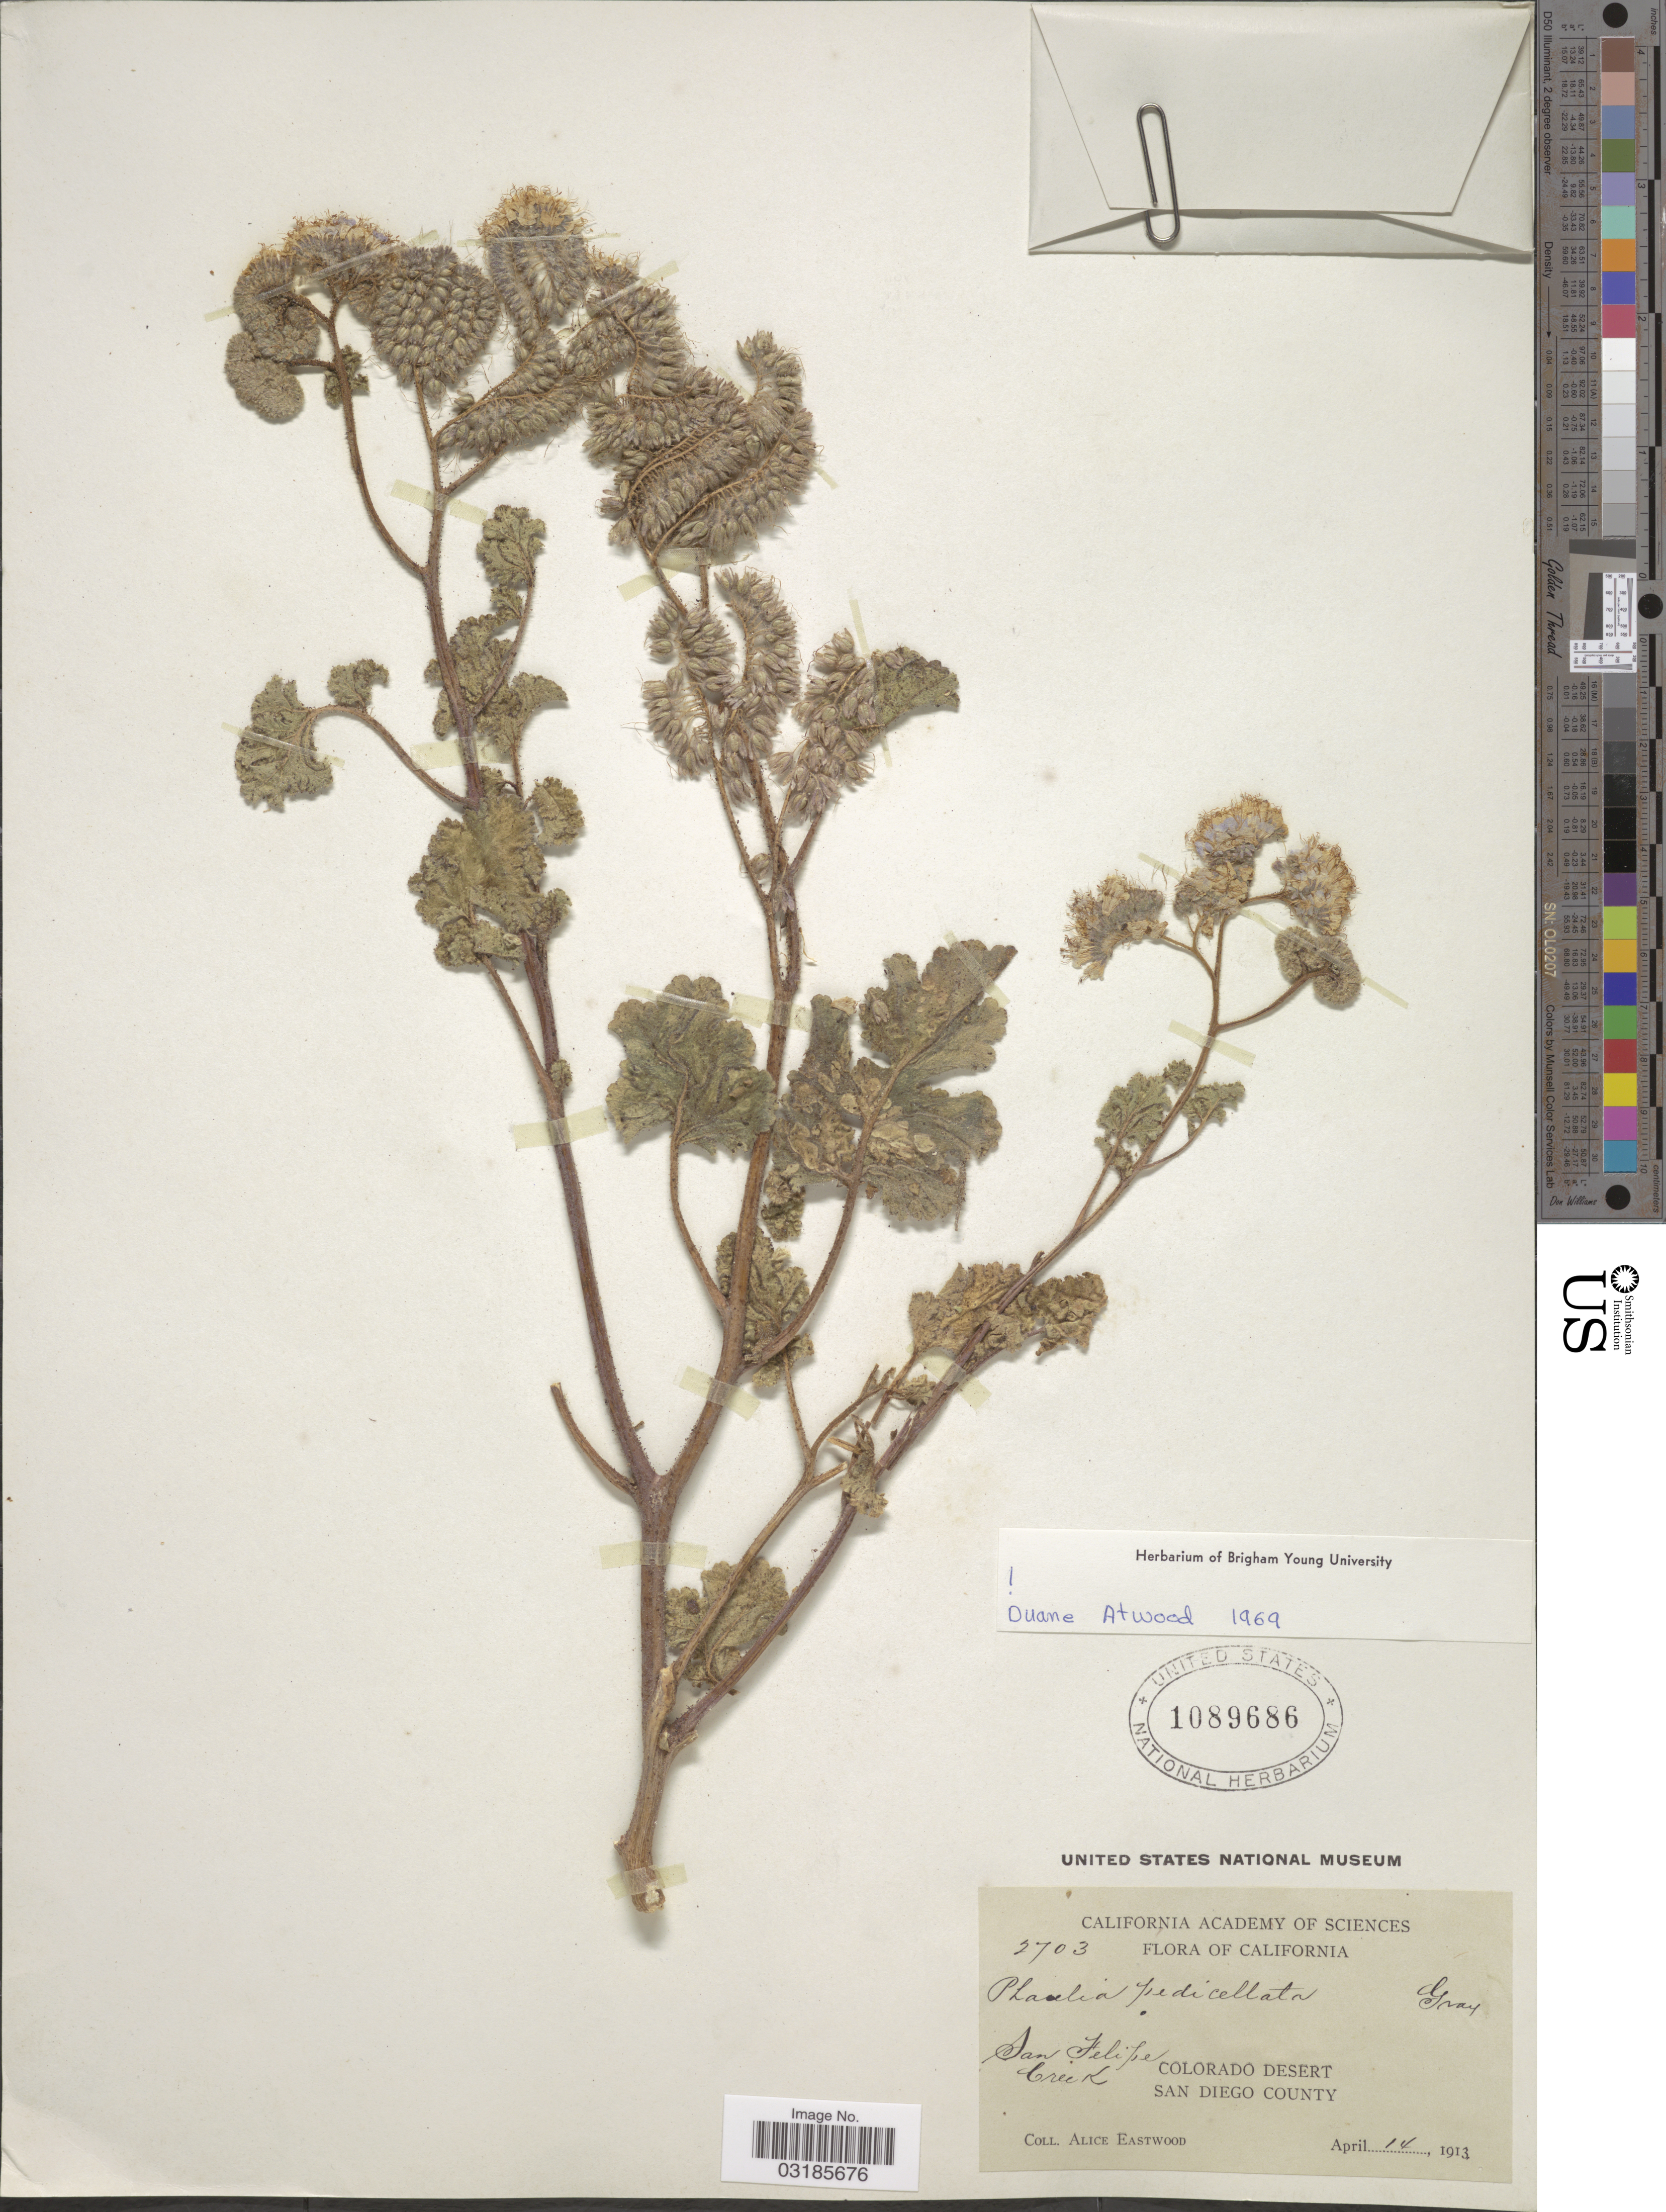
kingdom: Plantae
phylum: Tracheophyta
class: Magnoliopsida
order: Boraginales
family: Hydrophyllaceae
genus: Phacelia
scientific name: Phacelia pedicellata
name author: A. Gray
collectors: A. Eastwood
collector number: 2703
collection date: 1913-04-14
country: United States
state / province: California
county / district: San Diego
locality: San Felipe Creek. Colorado Desert. San Diego County.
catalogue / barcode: US 1089686